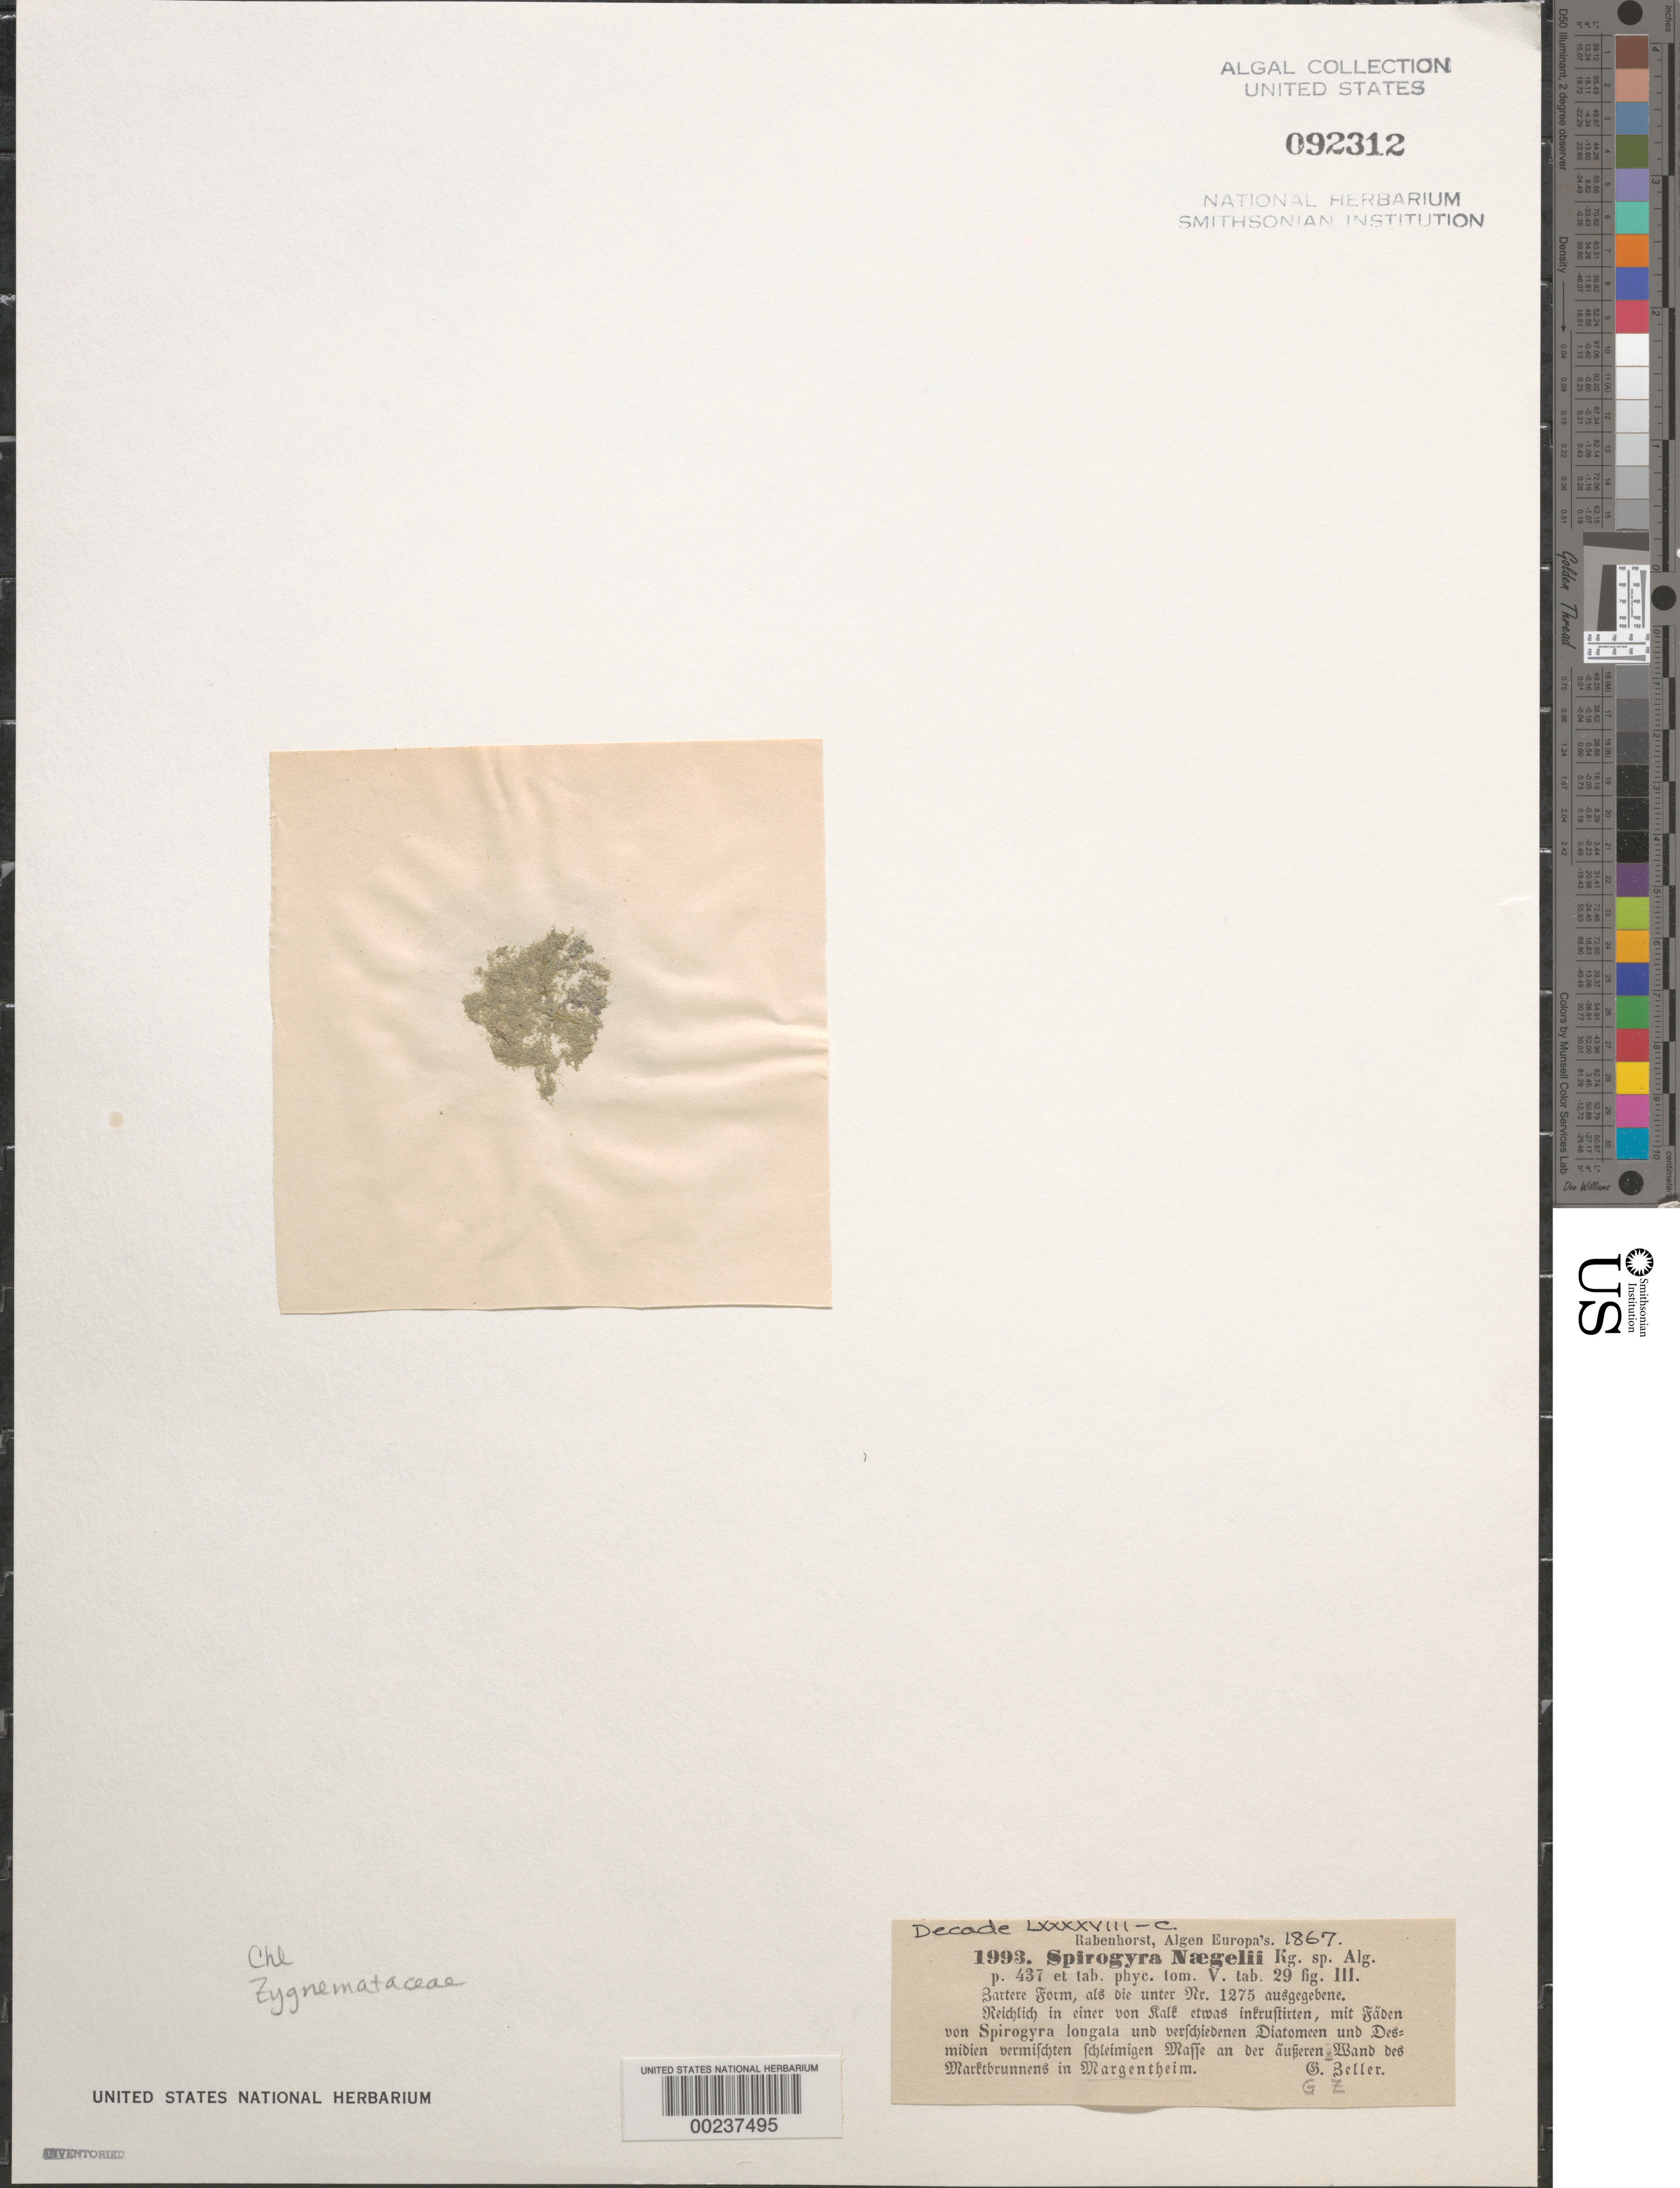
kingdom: Plantae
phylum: Charophyta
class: Zygnematophyceae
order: Zygnematales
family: Zygnemataceae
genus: Spirogyra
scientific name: Spirogyra tenuissima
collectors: G. Zeller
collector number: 1993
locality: Margentheim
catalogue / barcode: US 92312